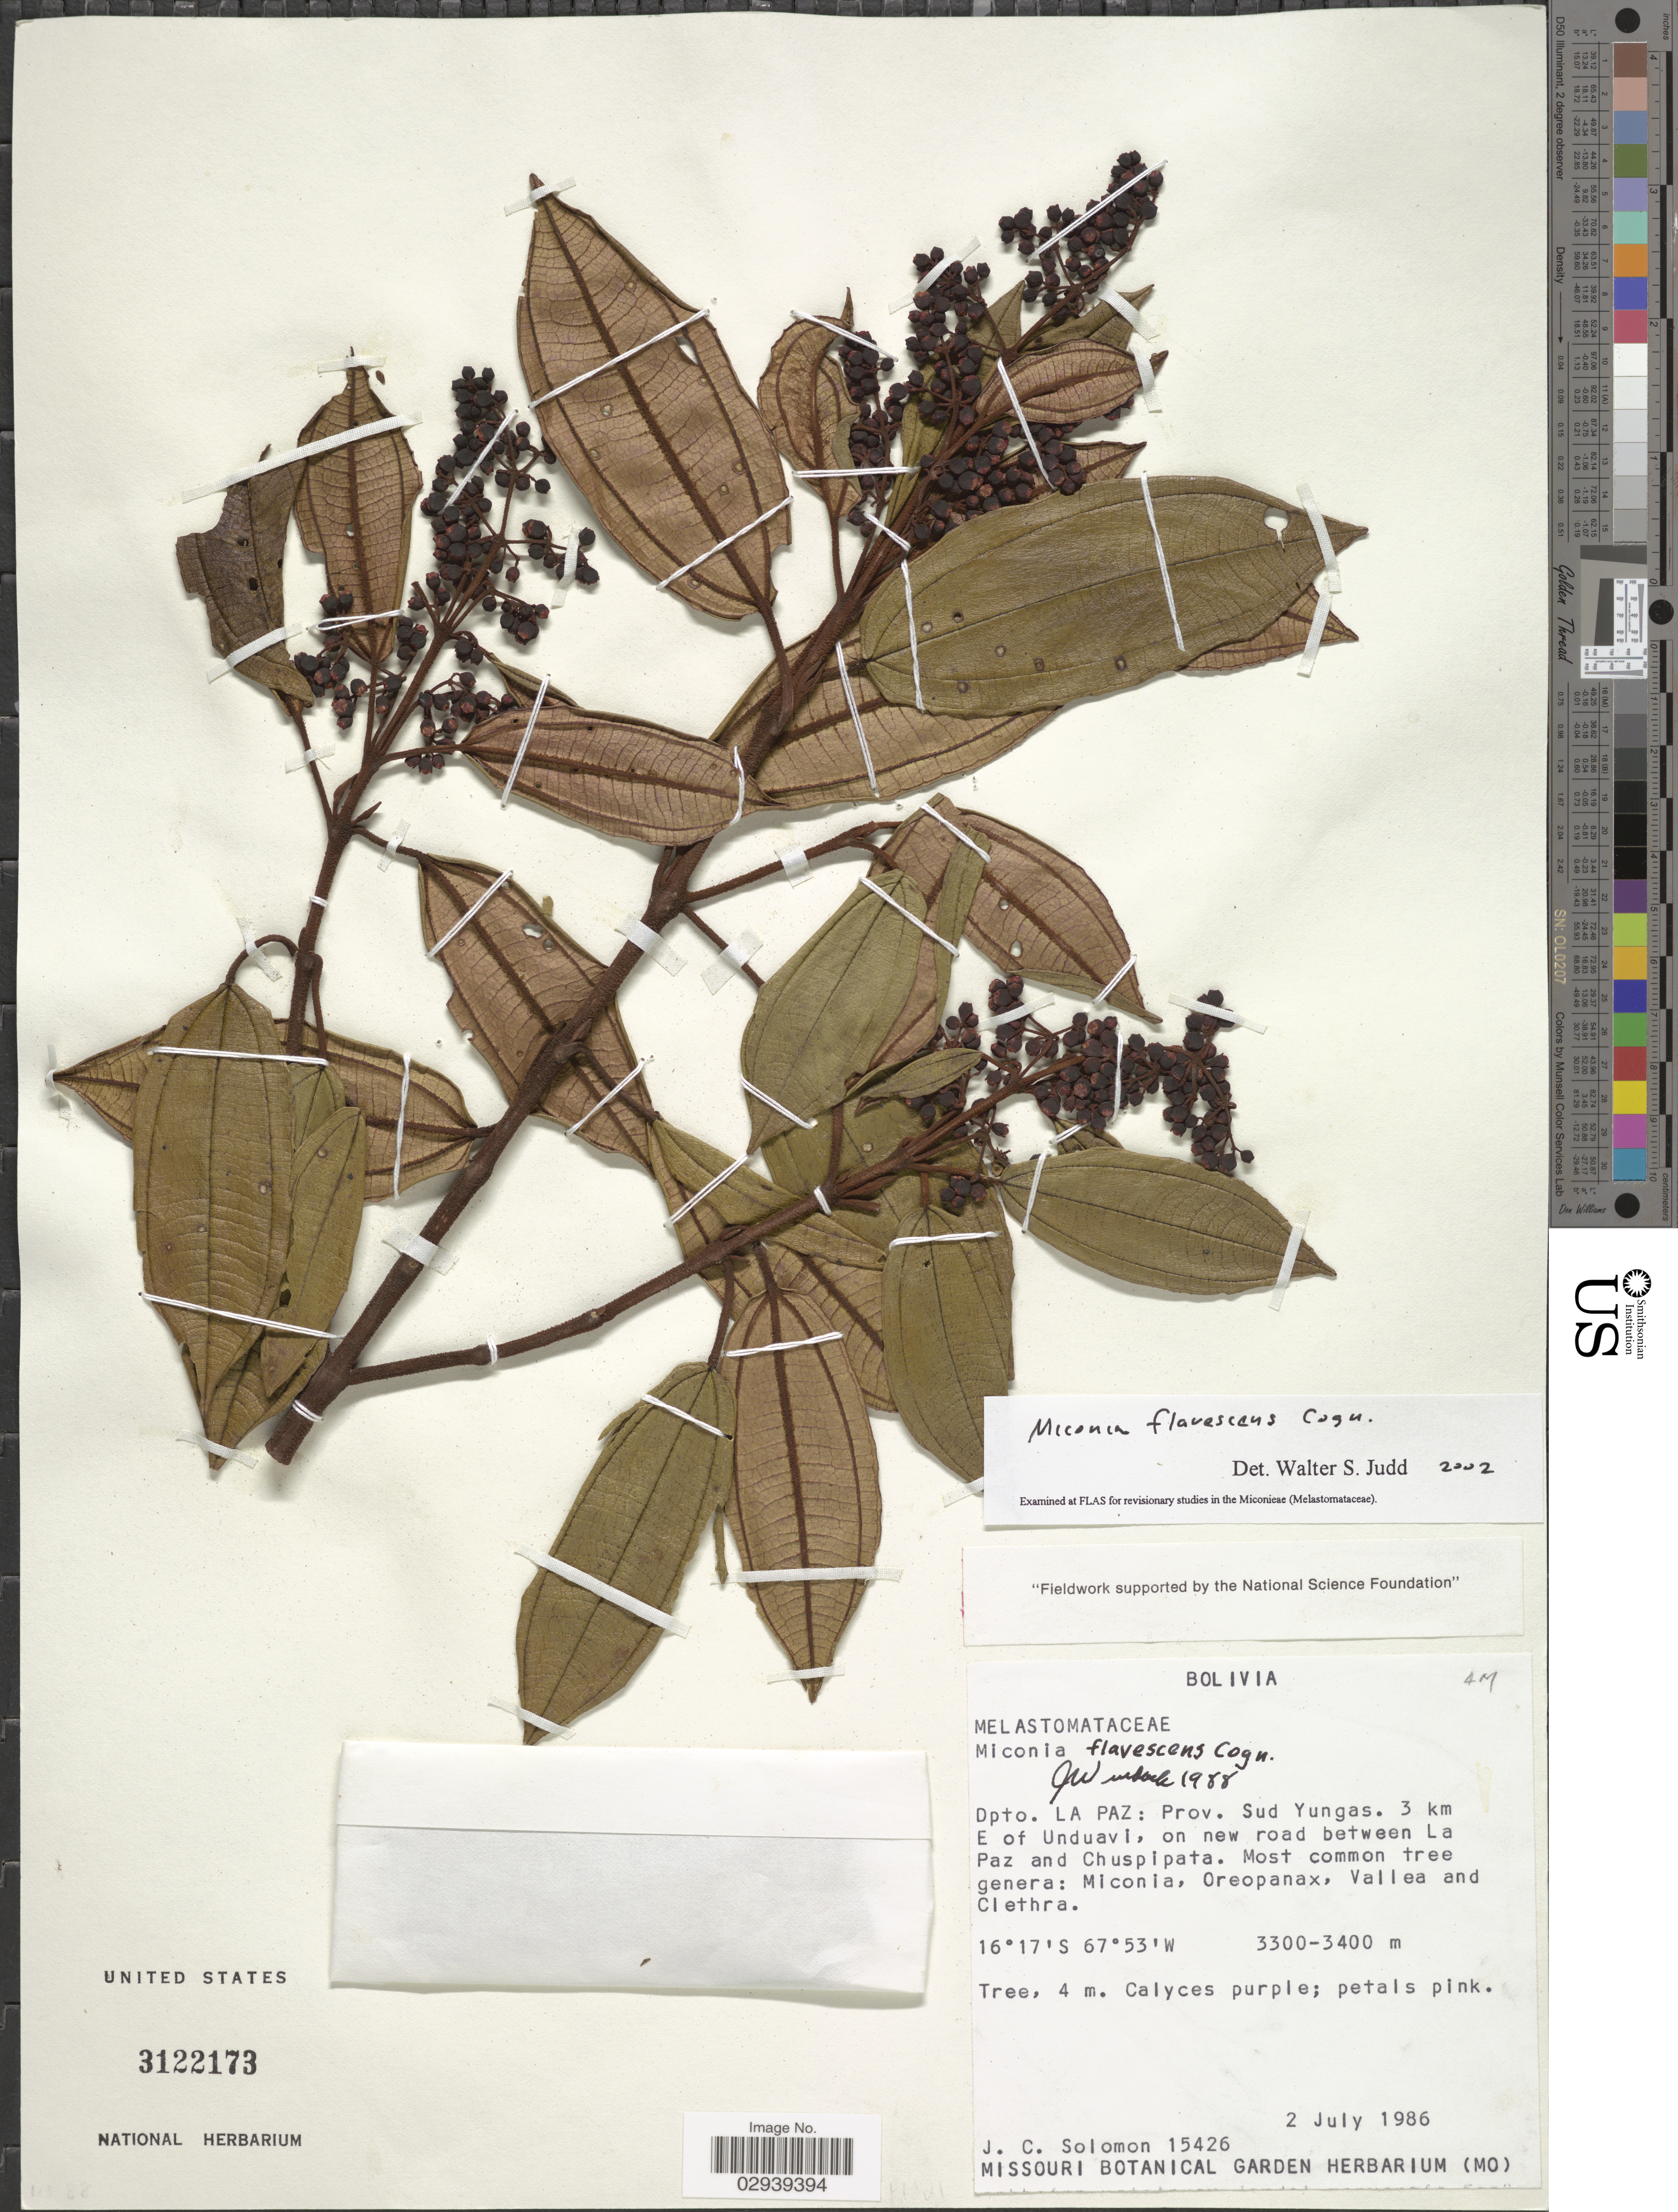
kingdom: Plantae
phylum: Tracheophyta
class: Magnoliopsida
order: Myrtales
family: Melastomataceae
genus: Miconia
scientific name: Miconia flavescens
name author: Cogn.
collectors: J. C. Solomon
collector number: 15426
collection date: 1986-07-02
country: Bolivia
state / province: La Paz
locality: Dpto. La Paz: Prov. Sud Yungas. 3 km E of Unduavi, on new road between La Paz and Chuspipata.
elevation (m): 3300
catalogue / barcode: US 3122173